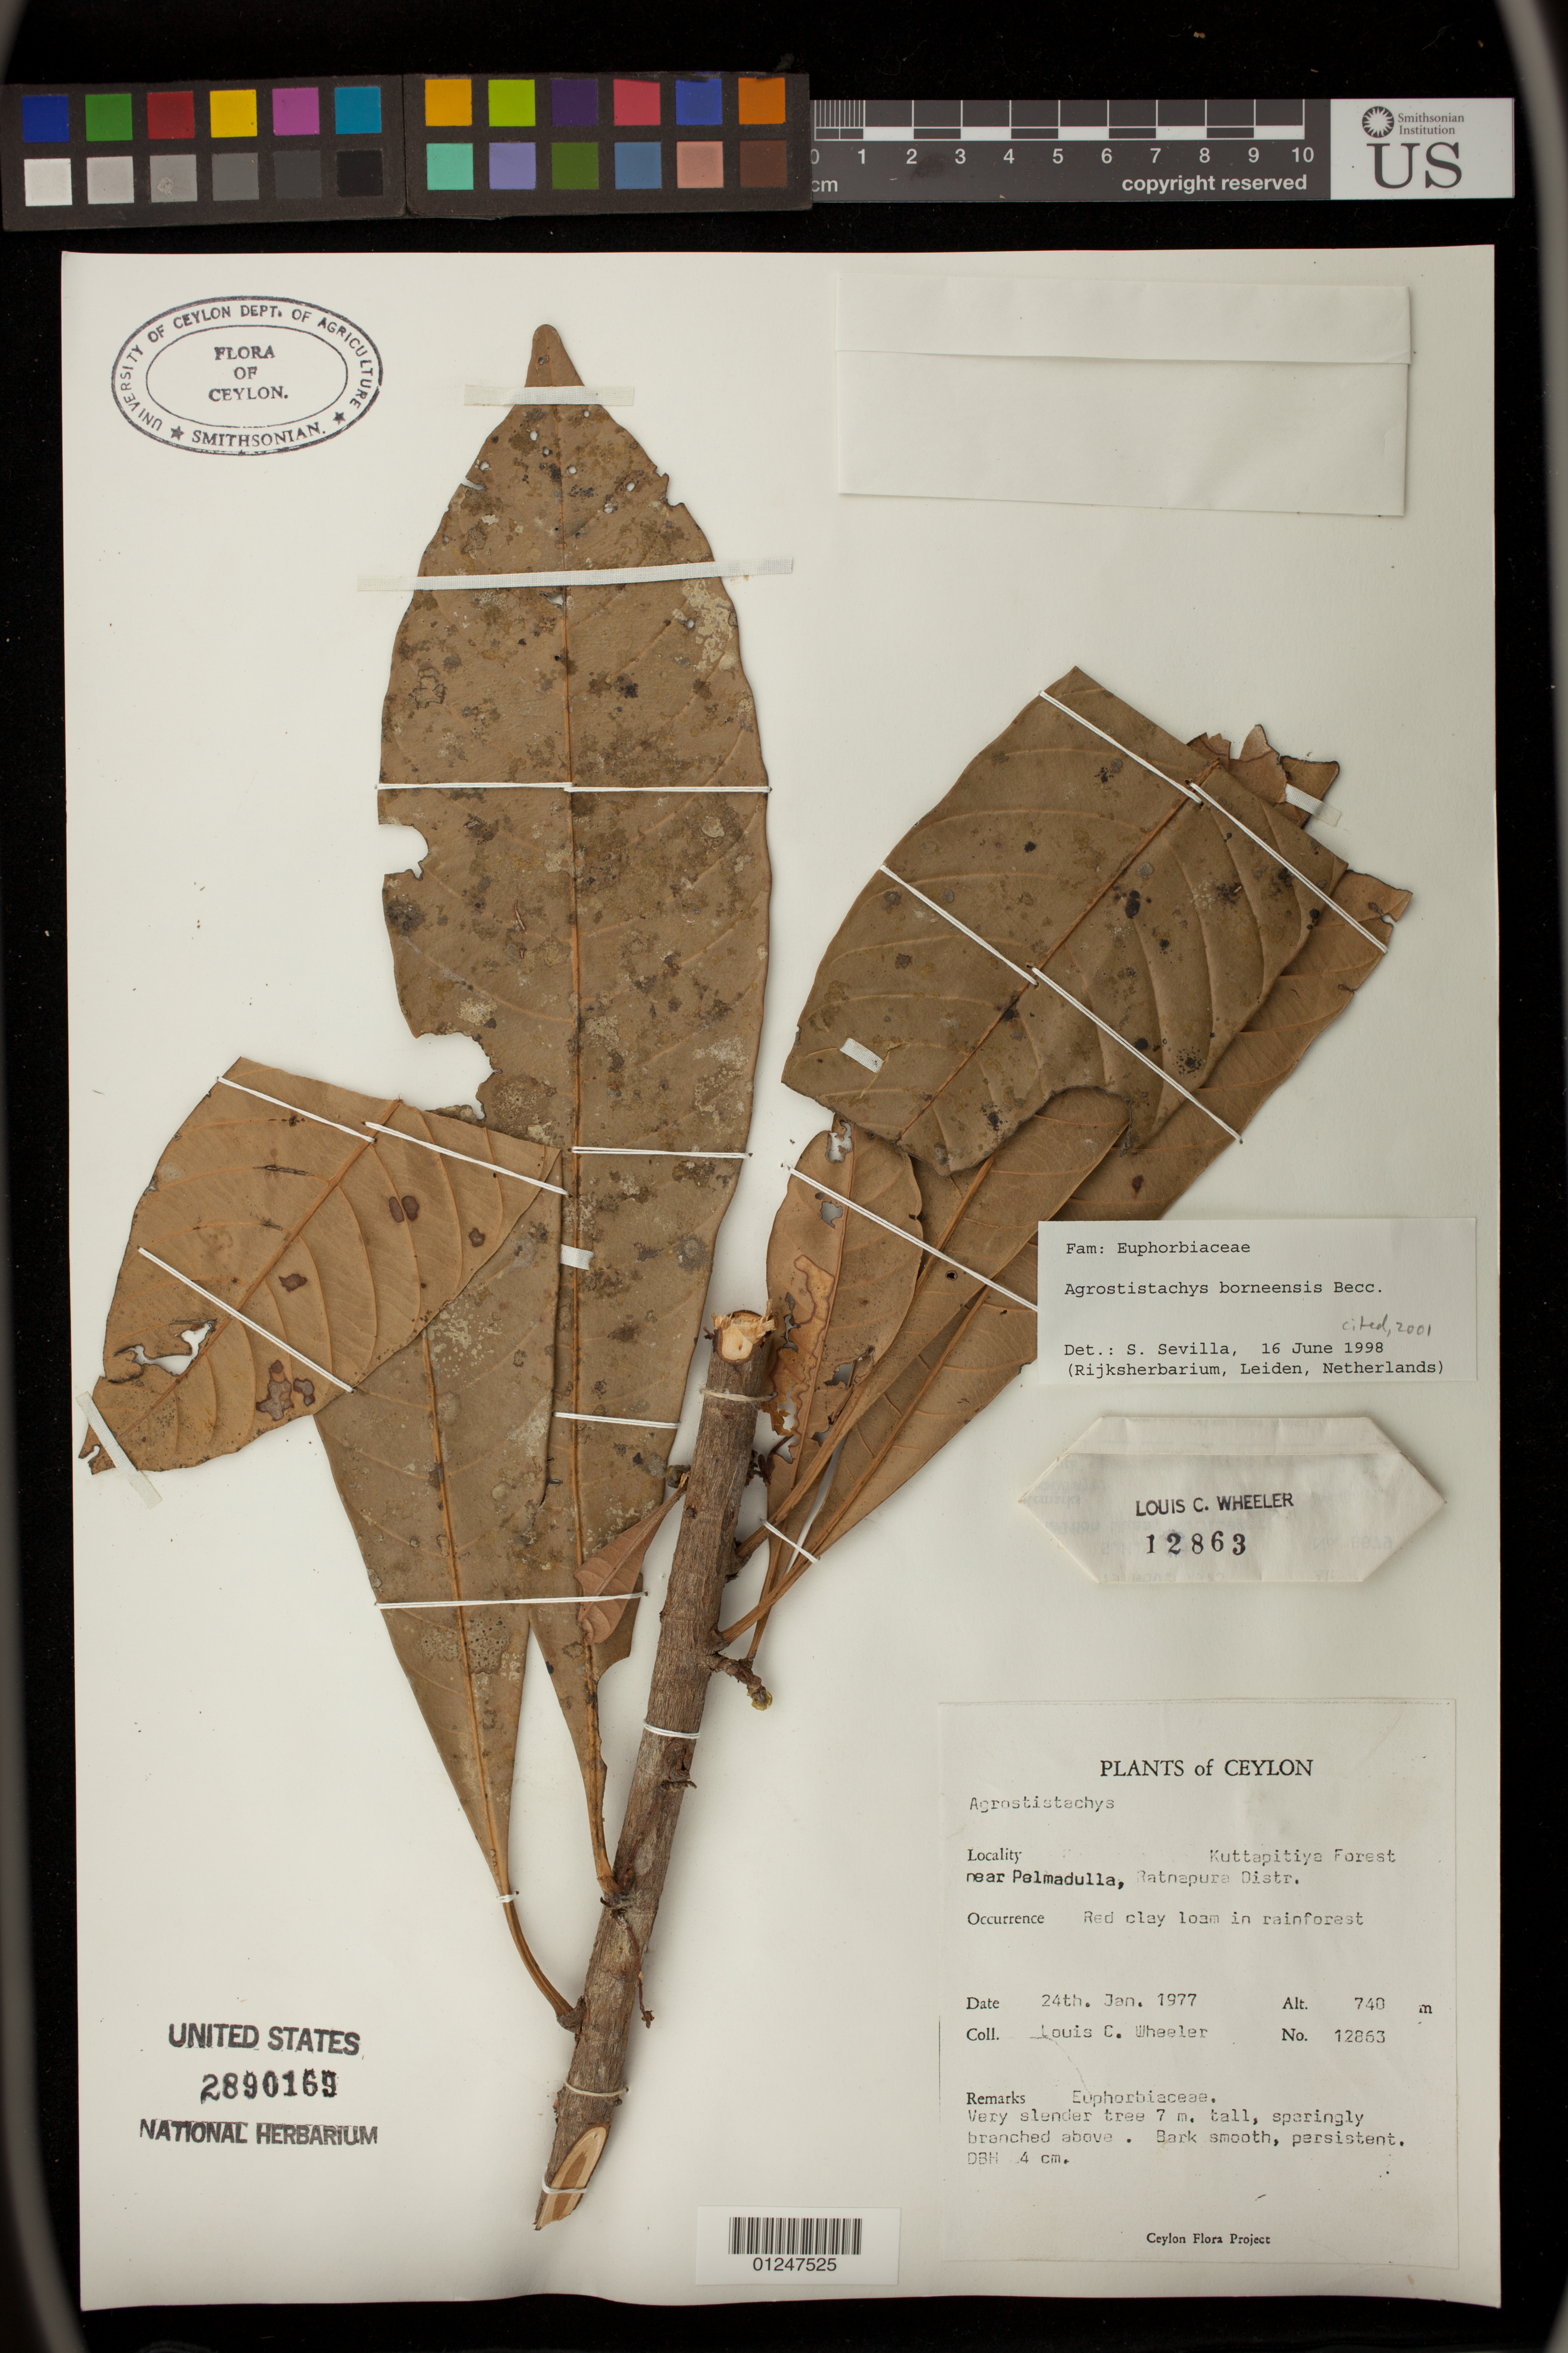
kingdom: Plantae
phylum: Tracheophyta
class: Magnoliopsida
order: Malpighiales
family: Euphorbiaceae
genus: Agrostistachys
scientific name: Agrostistachys borneensis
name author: Becc.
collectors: L. C. Wheeler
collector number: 12863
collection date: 1977-01-24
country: Sri Lanka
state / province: Sabaragamuwa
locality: Kuttapitiya Forest near Pelmadulla, Ratnapura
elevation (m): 740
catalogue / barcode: US 2890169